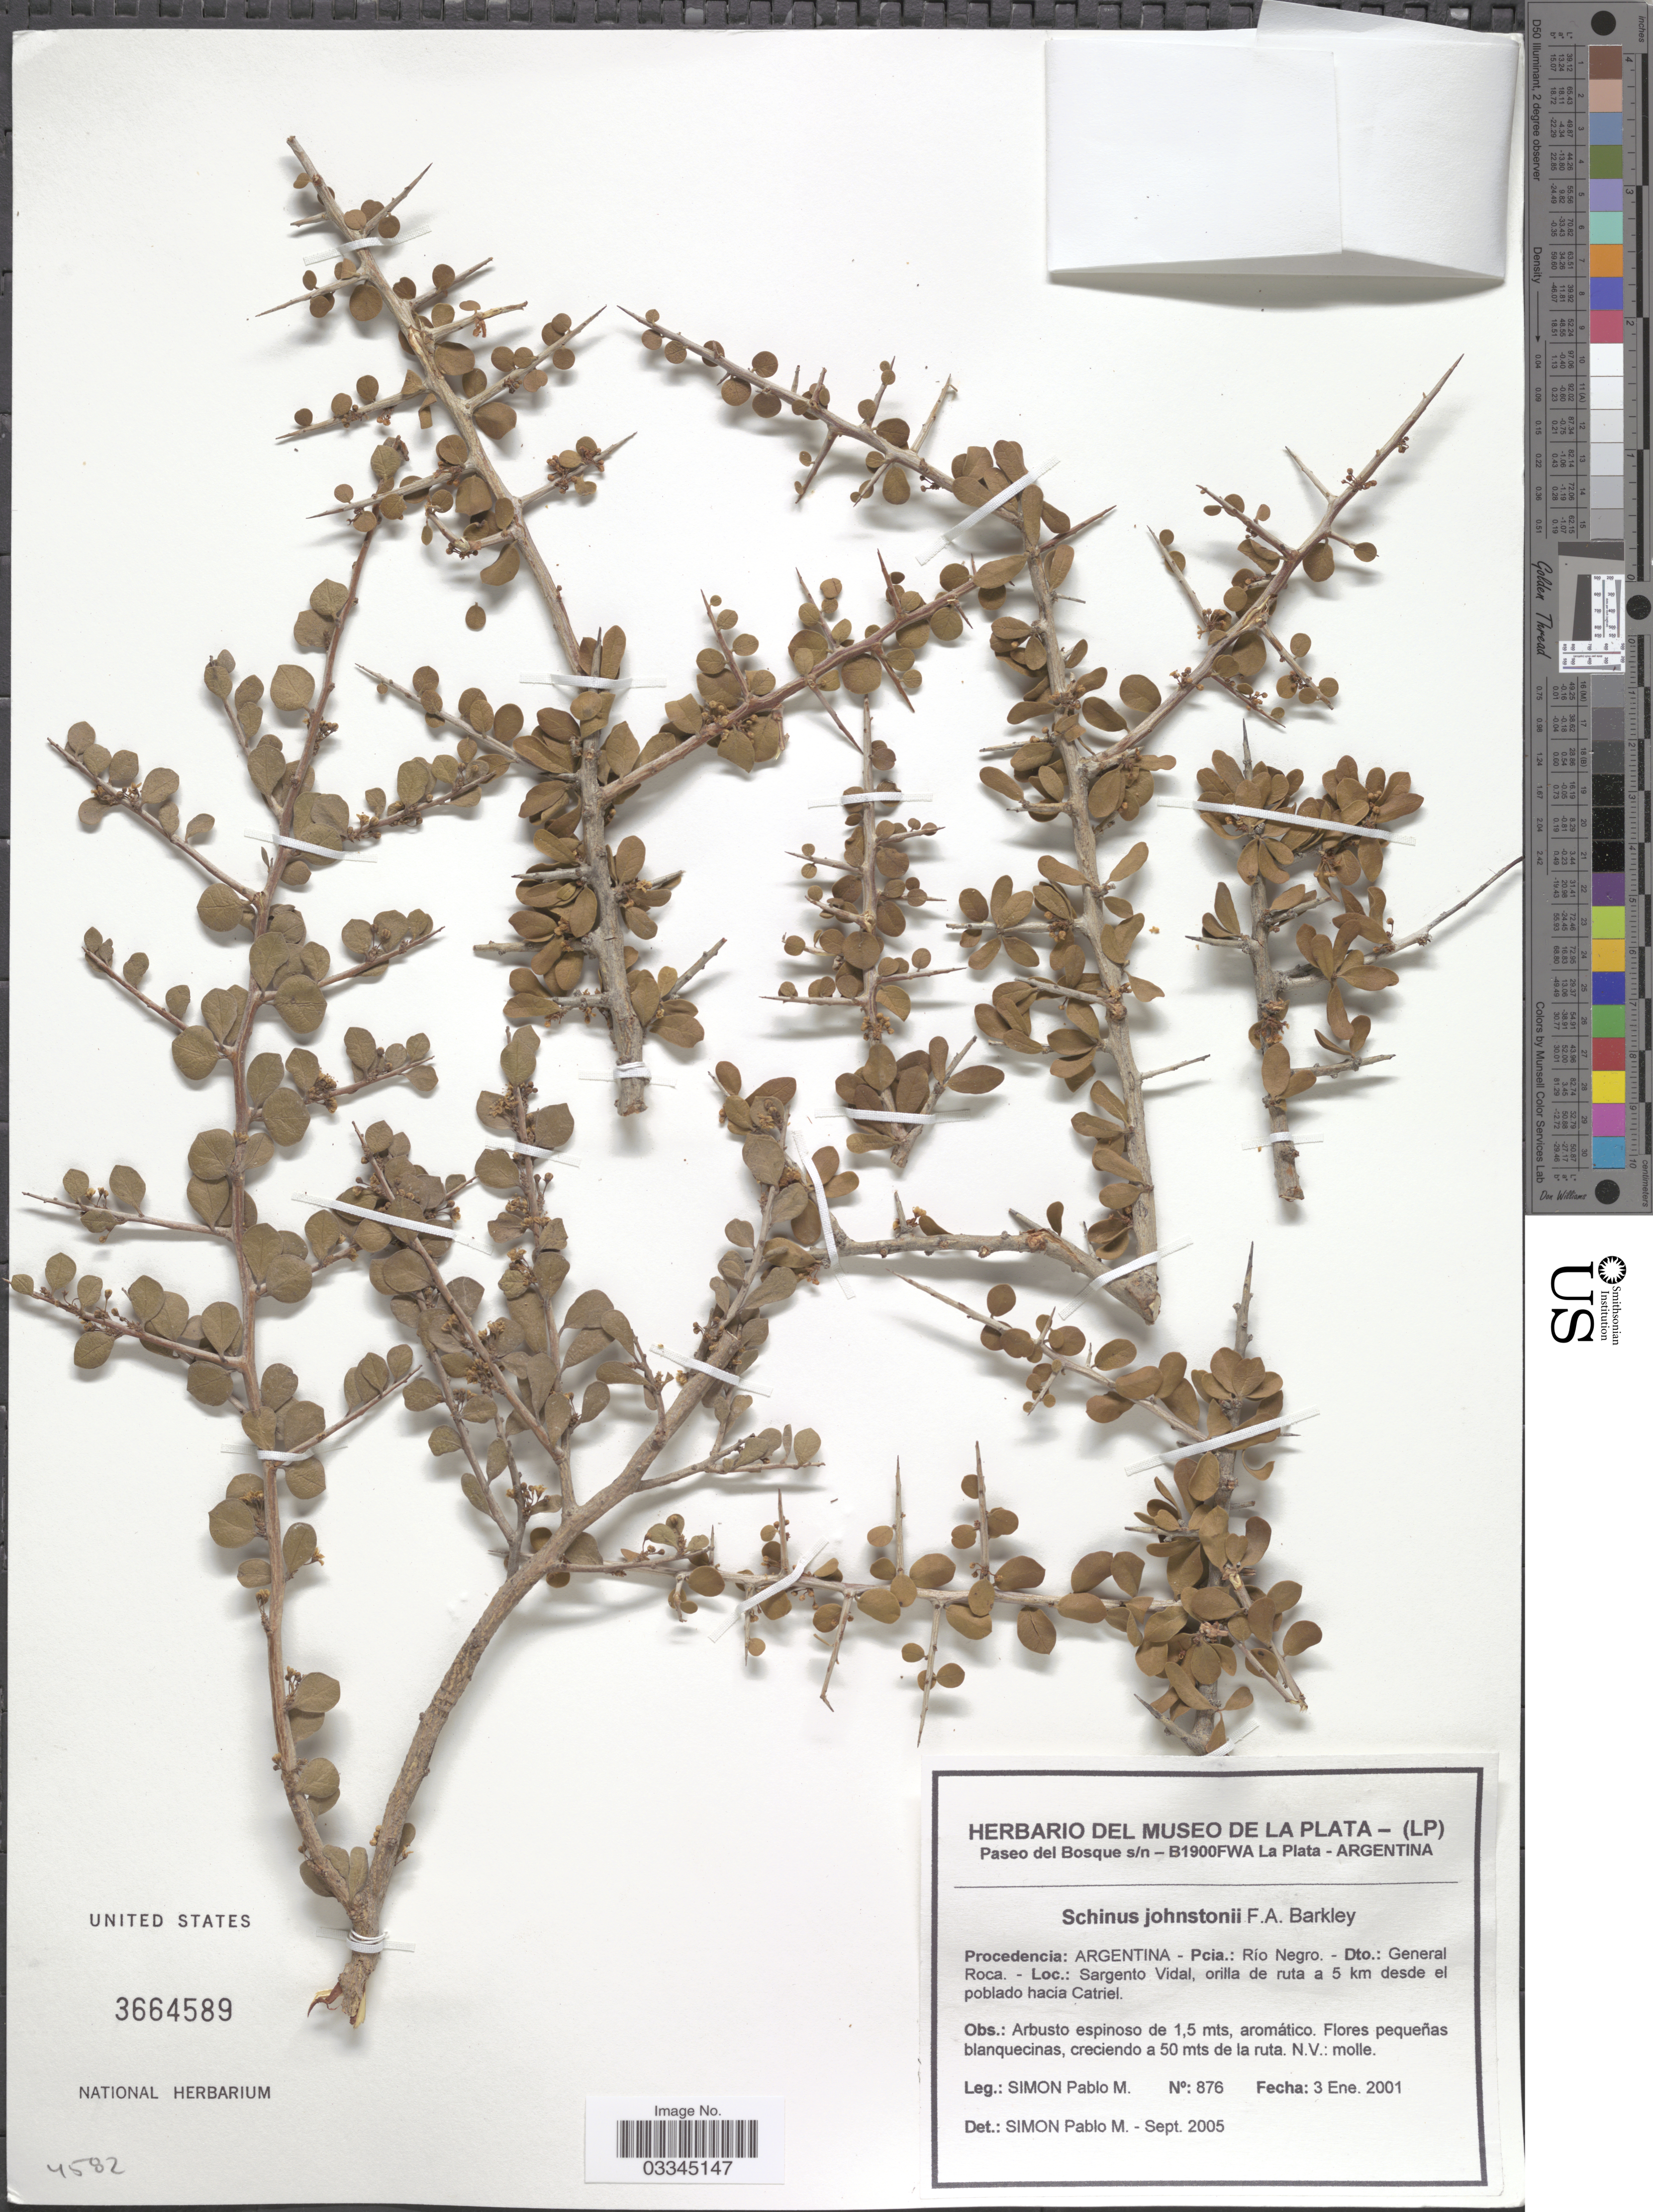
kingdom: Plantae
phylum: Tracheophyta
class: Magnoliopsida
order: Sapindales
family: Anacardiaceae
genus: Schinus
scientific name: Schinus johnstonii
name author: F.A. Barkley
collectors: P. M. Simón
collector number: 876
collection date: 2001-01-03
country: Argentina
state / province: Rio Negro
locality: Dto.: General Roca, Sargento Vidal, orilla de ruta a 5 km desde el poblado hacia Catriel.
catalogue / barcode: US 3664589